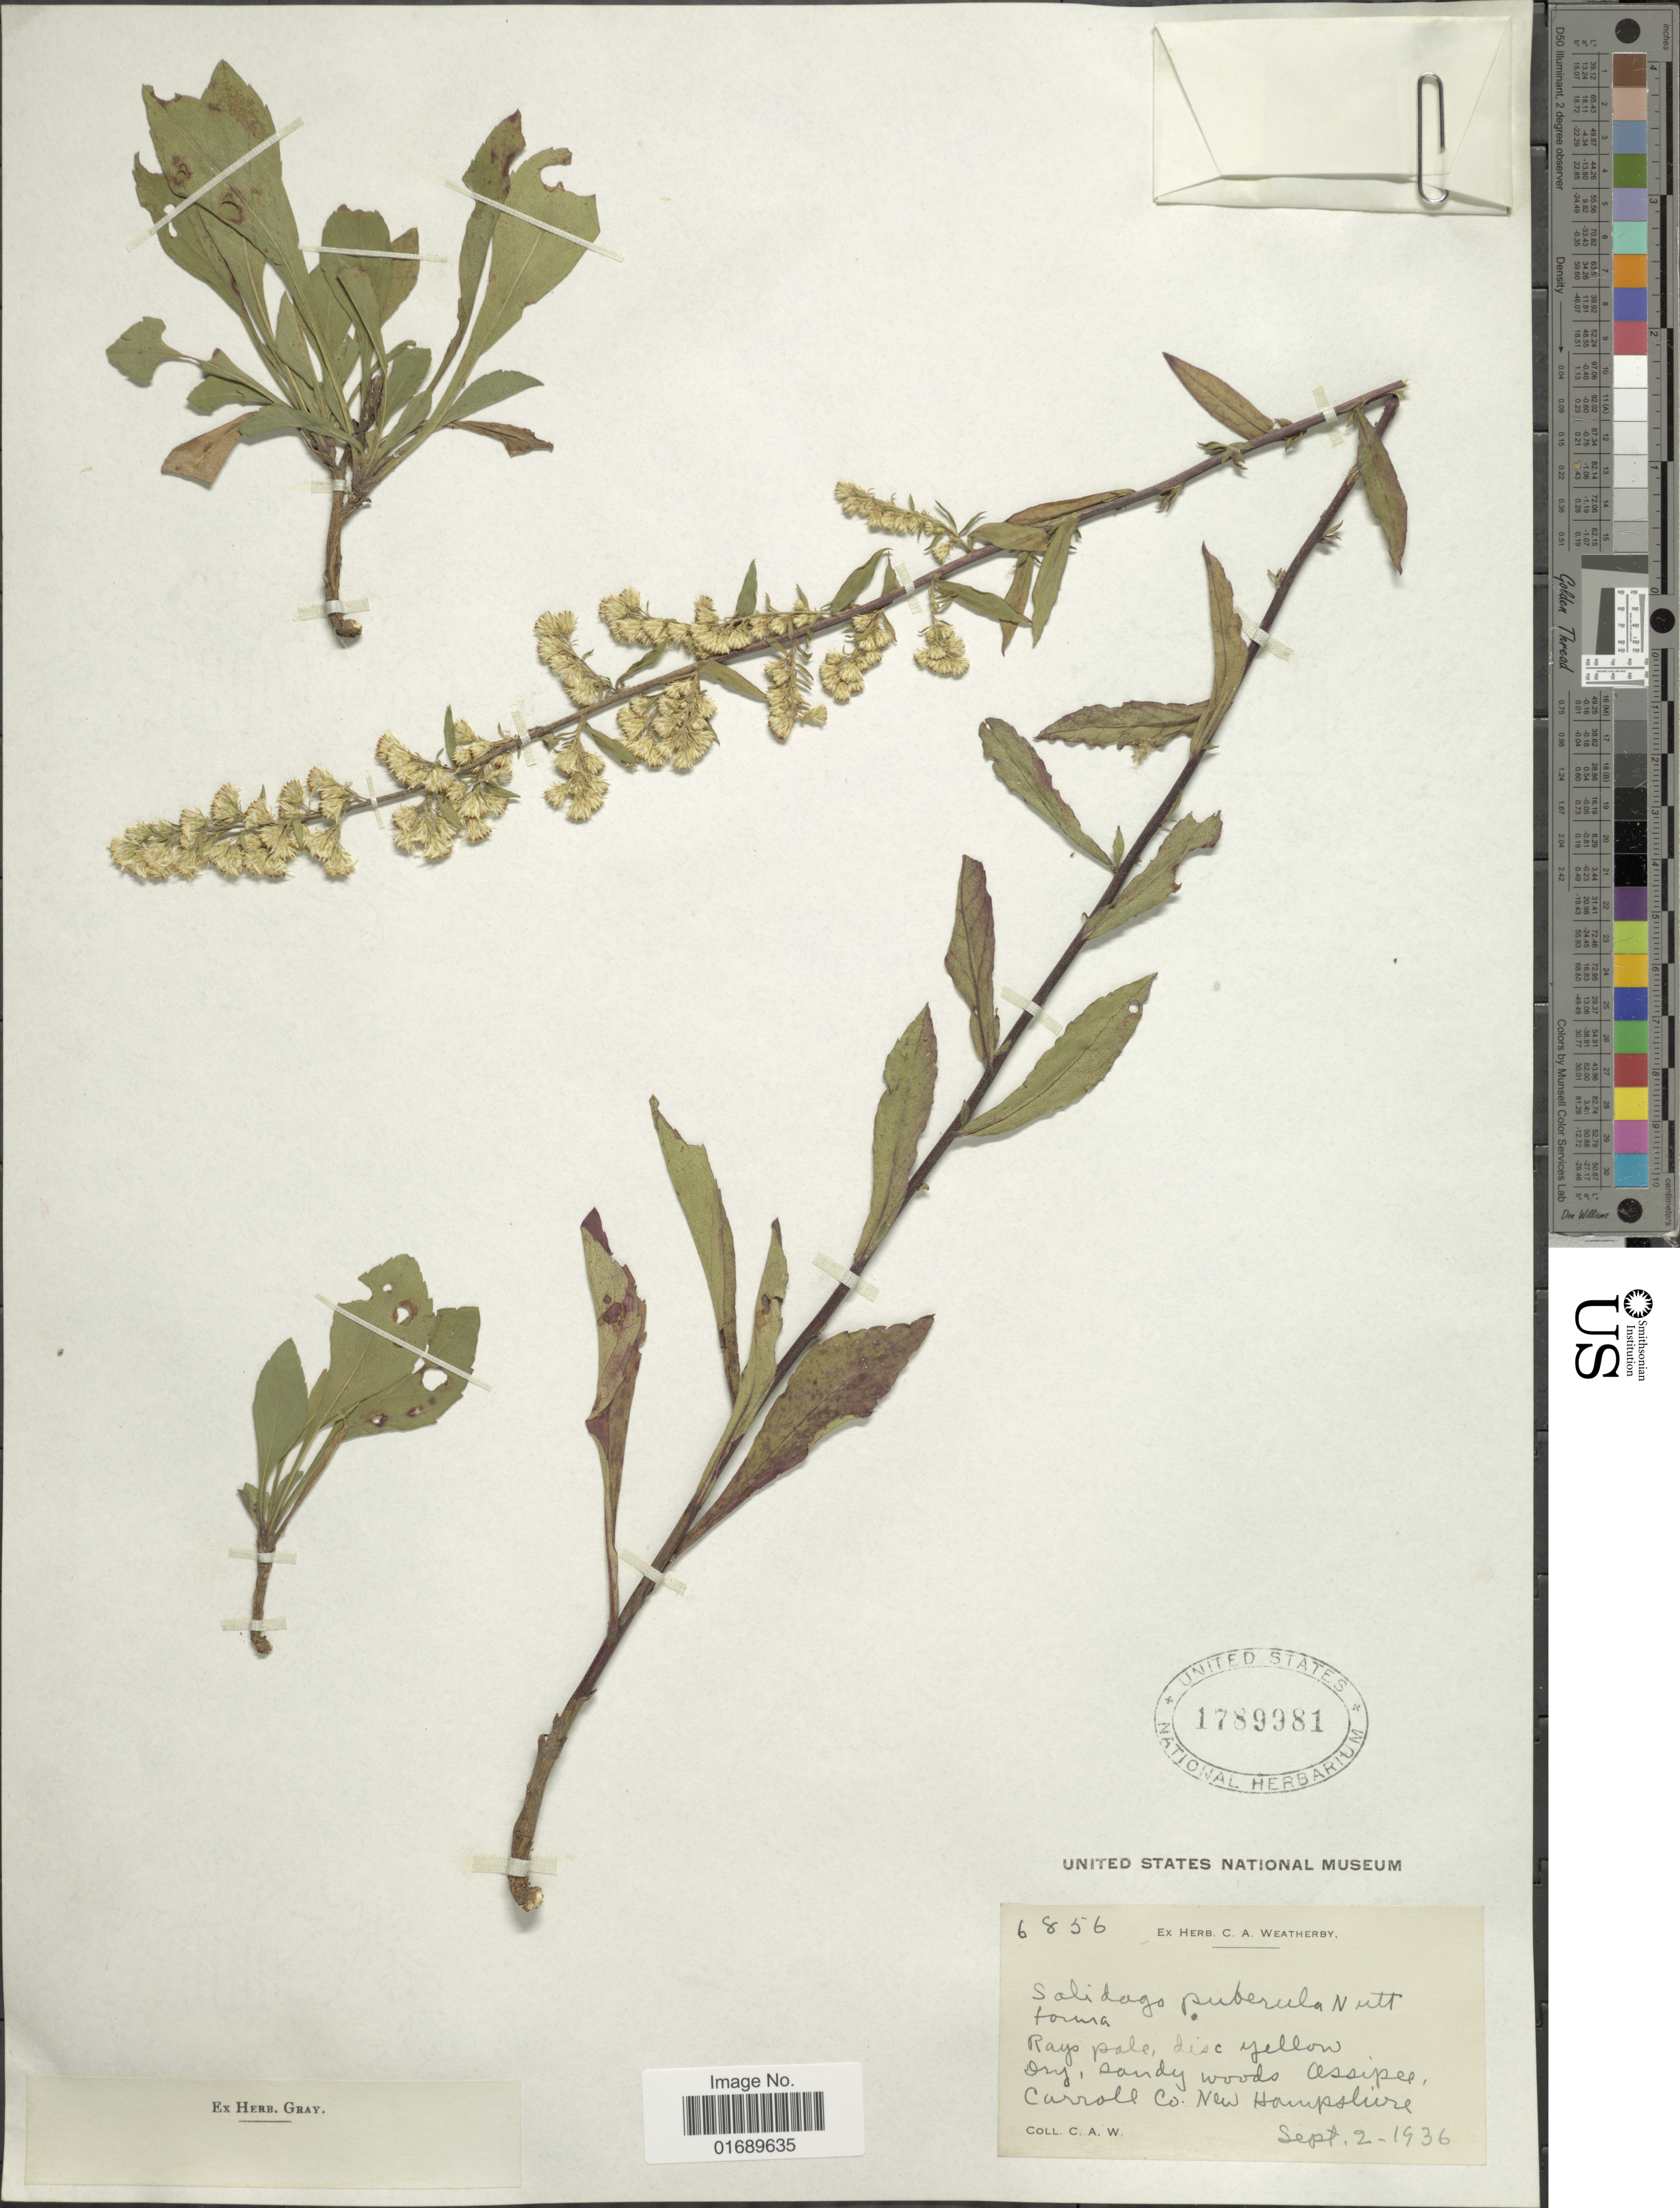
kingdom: Plantae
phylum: Tracheophyta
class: Magnoliopsida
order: Asterales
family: Asteraceae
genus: Solidago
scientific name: Solidago puberula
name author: Nutt.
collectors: C. A. Weatherby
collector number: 6856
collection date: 1936-09-02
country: United States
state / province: New Hampshire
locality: Dry, sandy woods Assipee, Carroll Co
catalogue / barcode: US 1789981